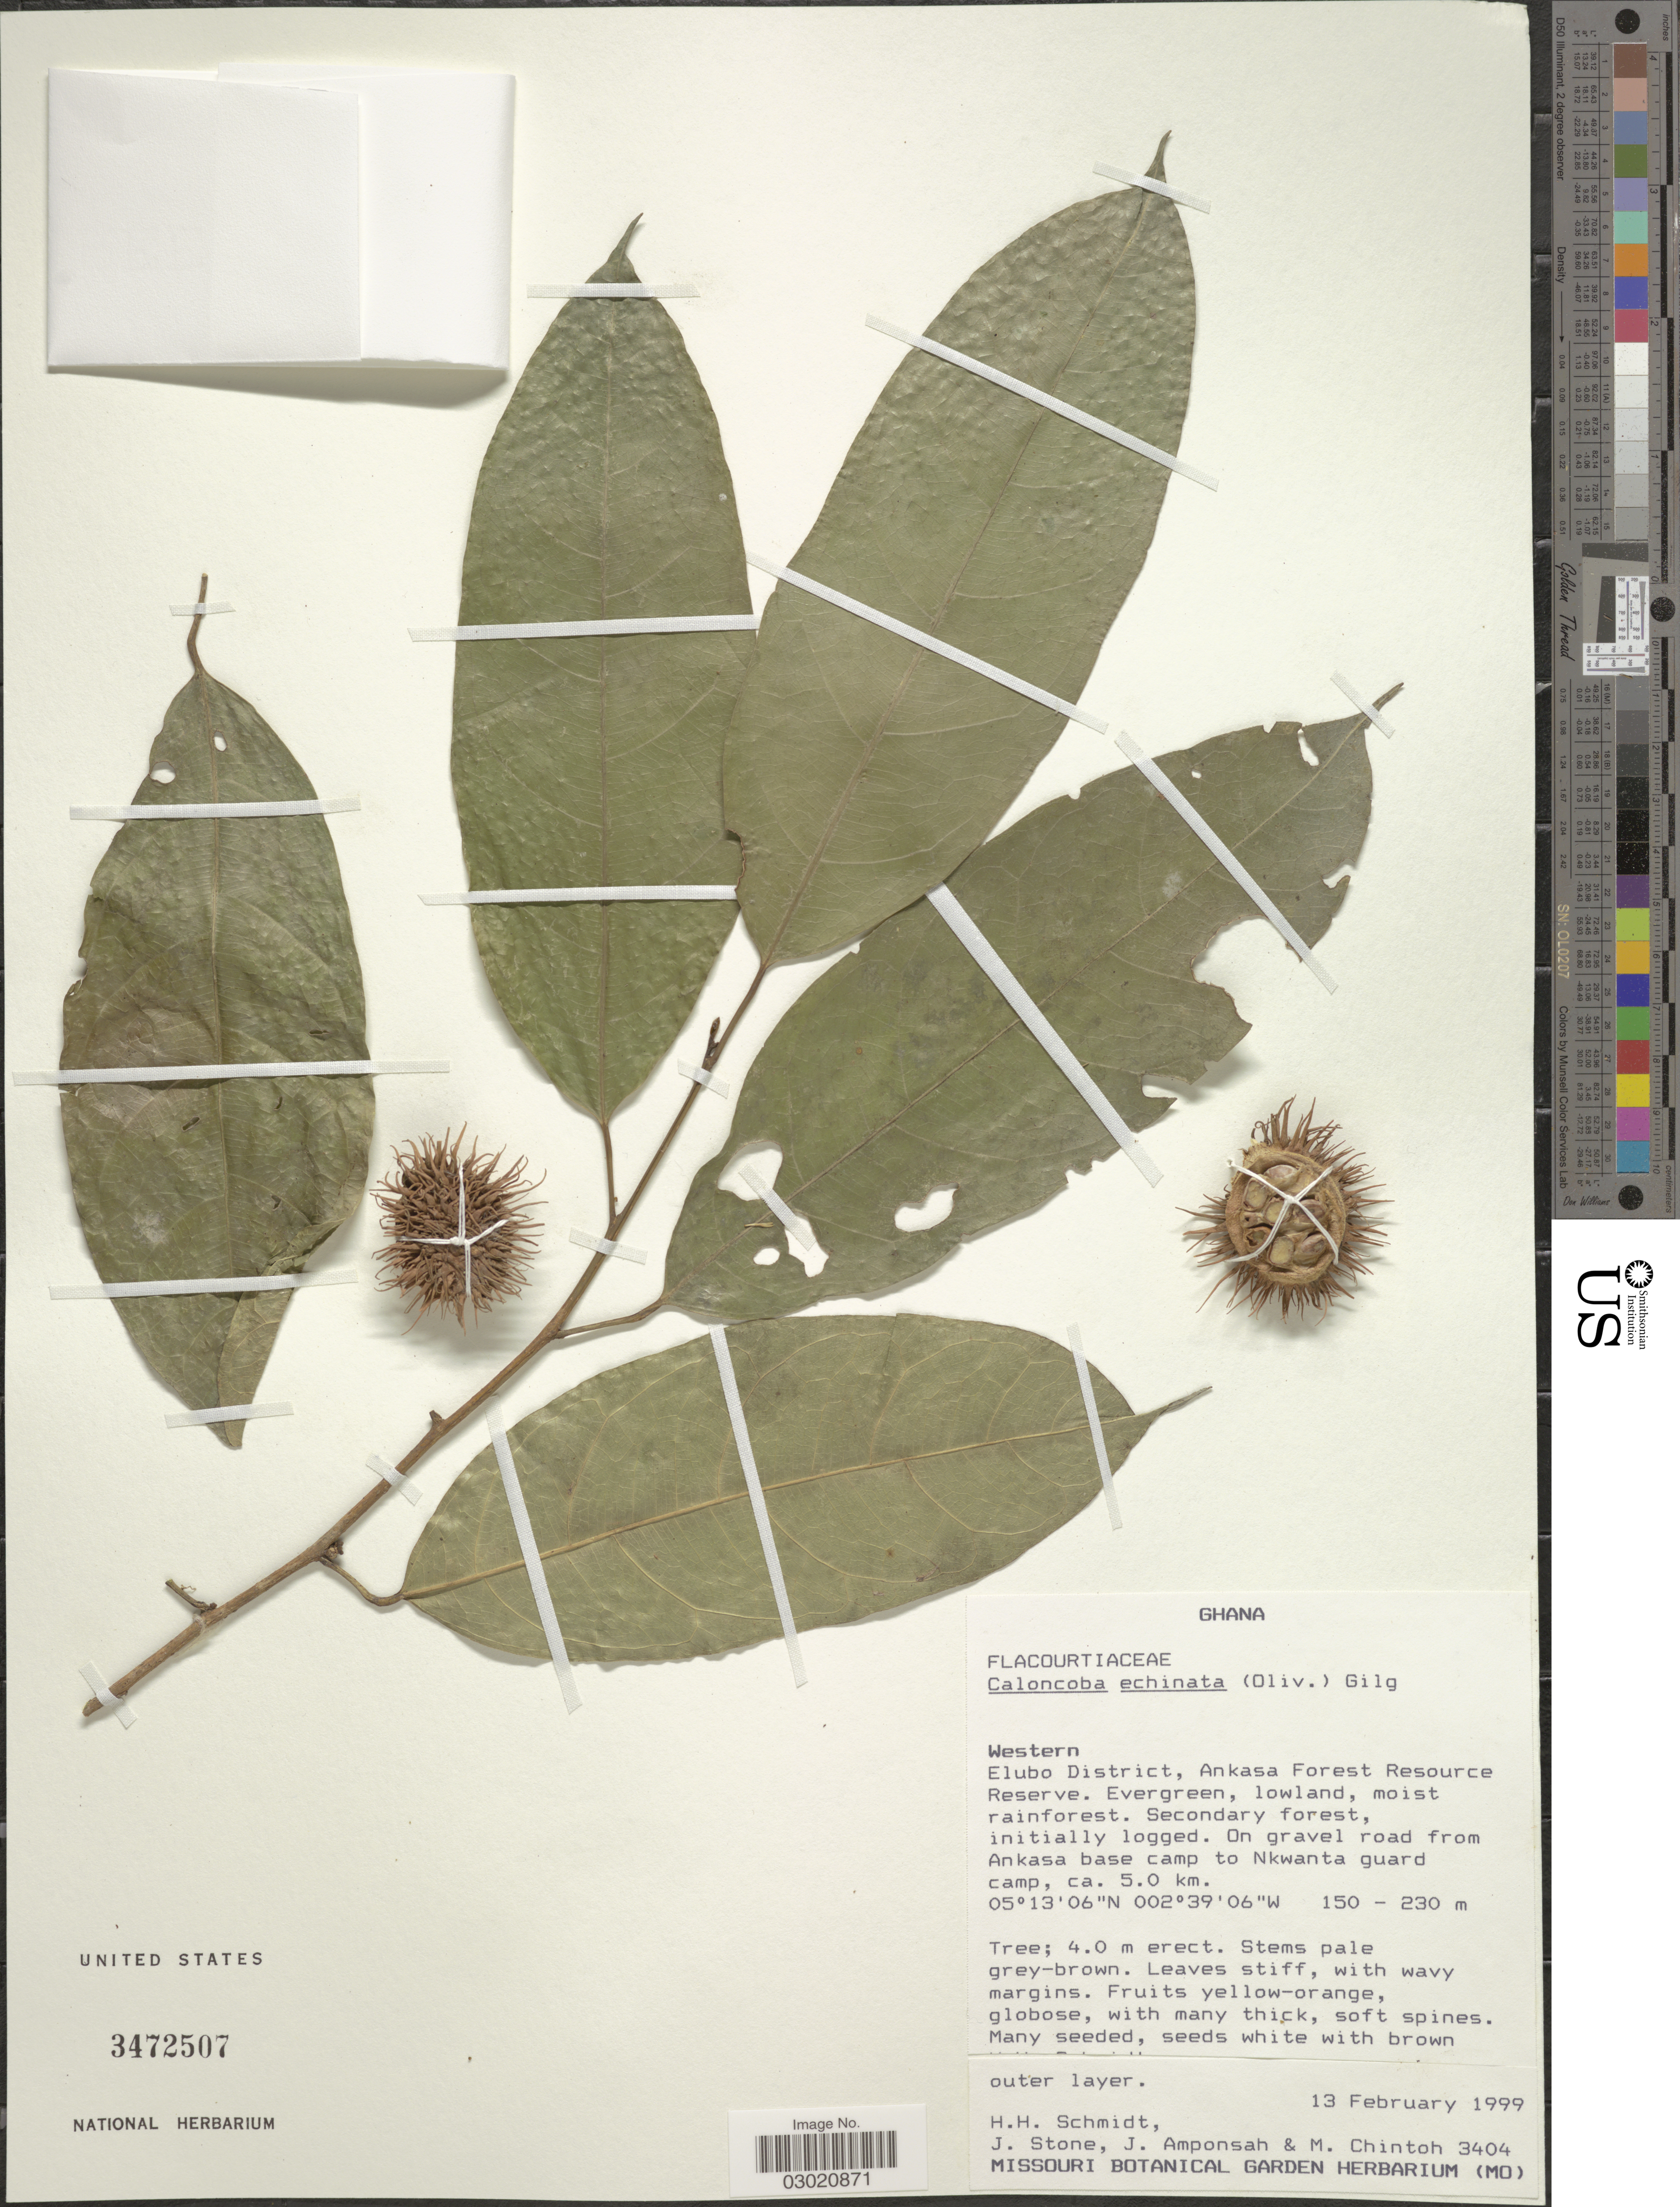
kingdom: Plantae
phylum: Tracheophyta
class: Magnoliopsida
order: Malpighiales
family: Achariaceae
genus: Caloncoba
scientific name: Caloncoba echinata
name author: (Oliv.) Gilg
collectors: H. H. Schmidt, J. Stone, J. Amponsah & M. Chintoh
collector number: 3404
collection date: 1999-02-13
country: Ghana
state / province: Western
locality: Elubo District, Ankasa Forest Resource Reserve, On gravel road from Ankasa base camp to Nkwanta guard camp, ca. 5.0 km.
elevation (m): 150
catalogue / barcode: US 3472507